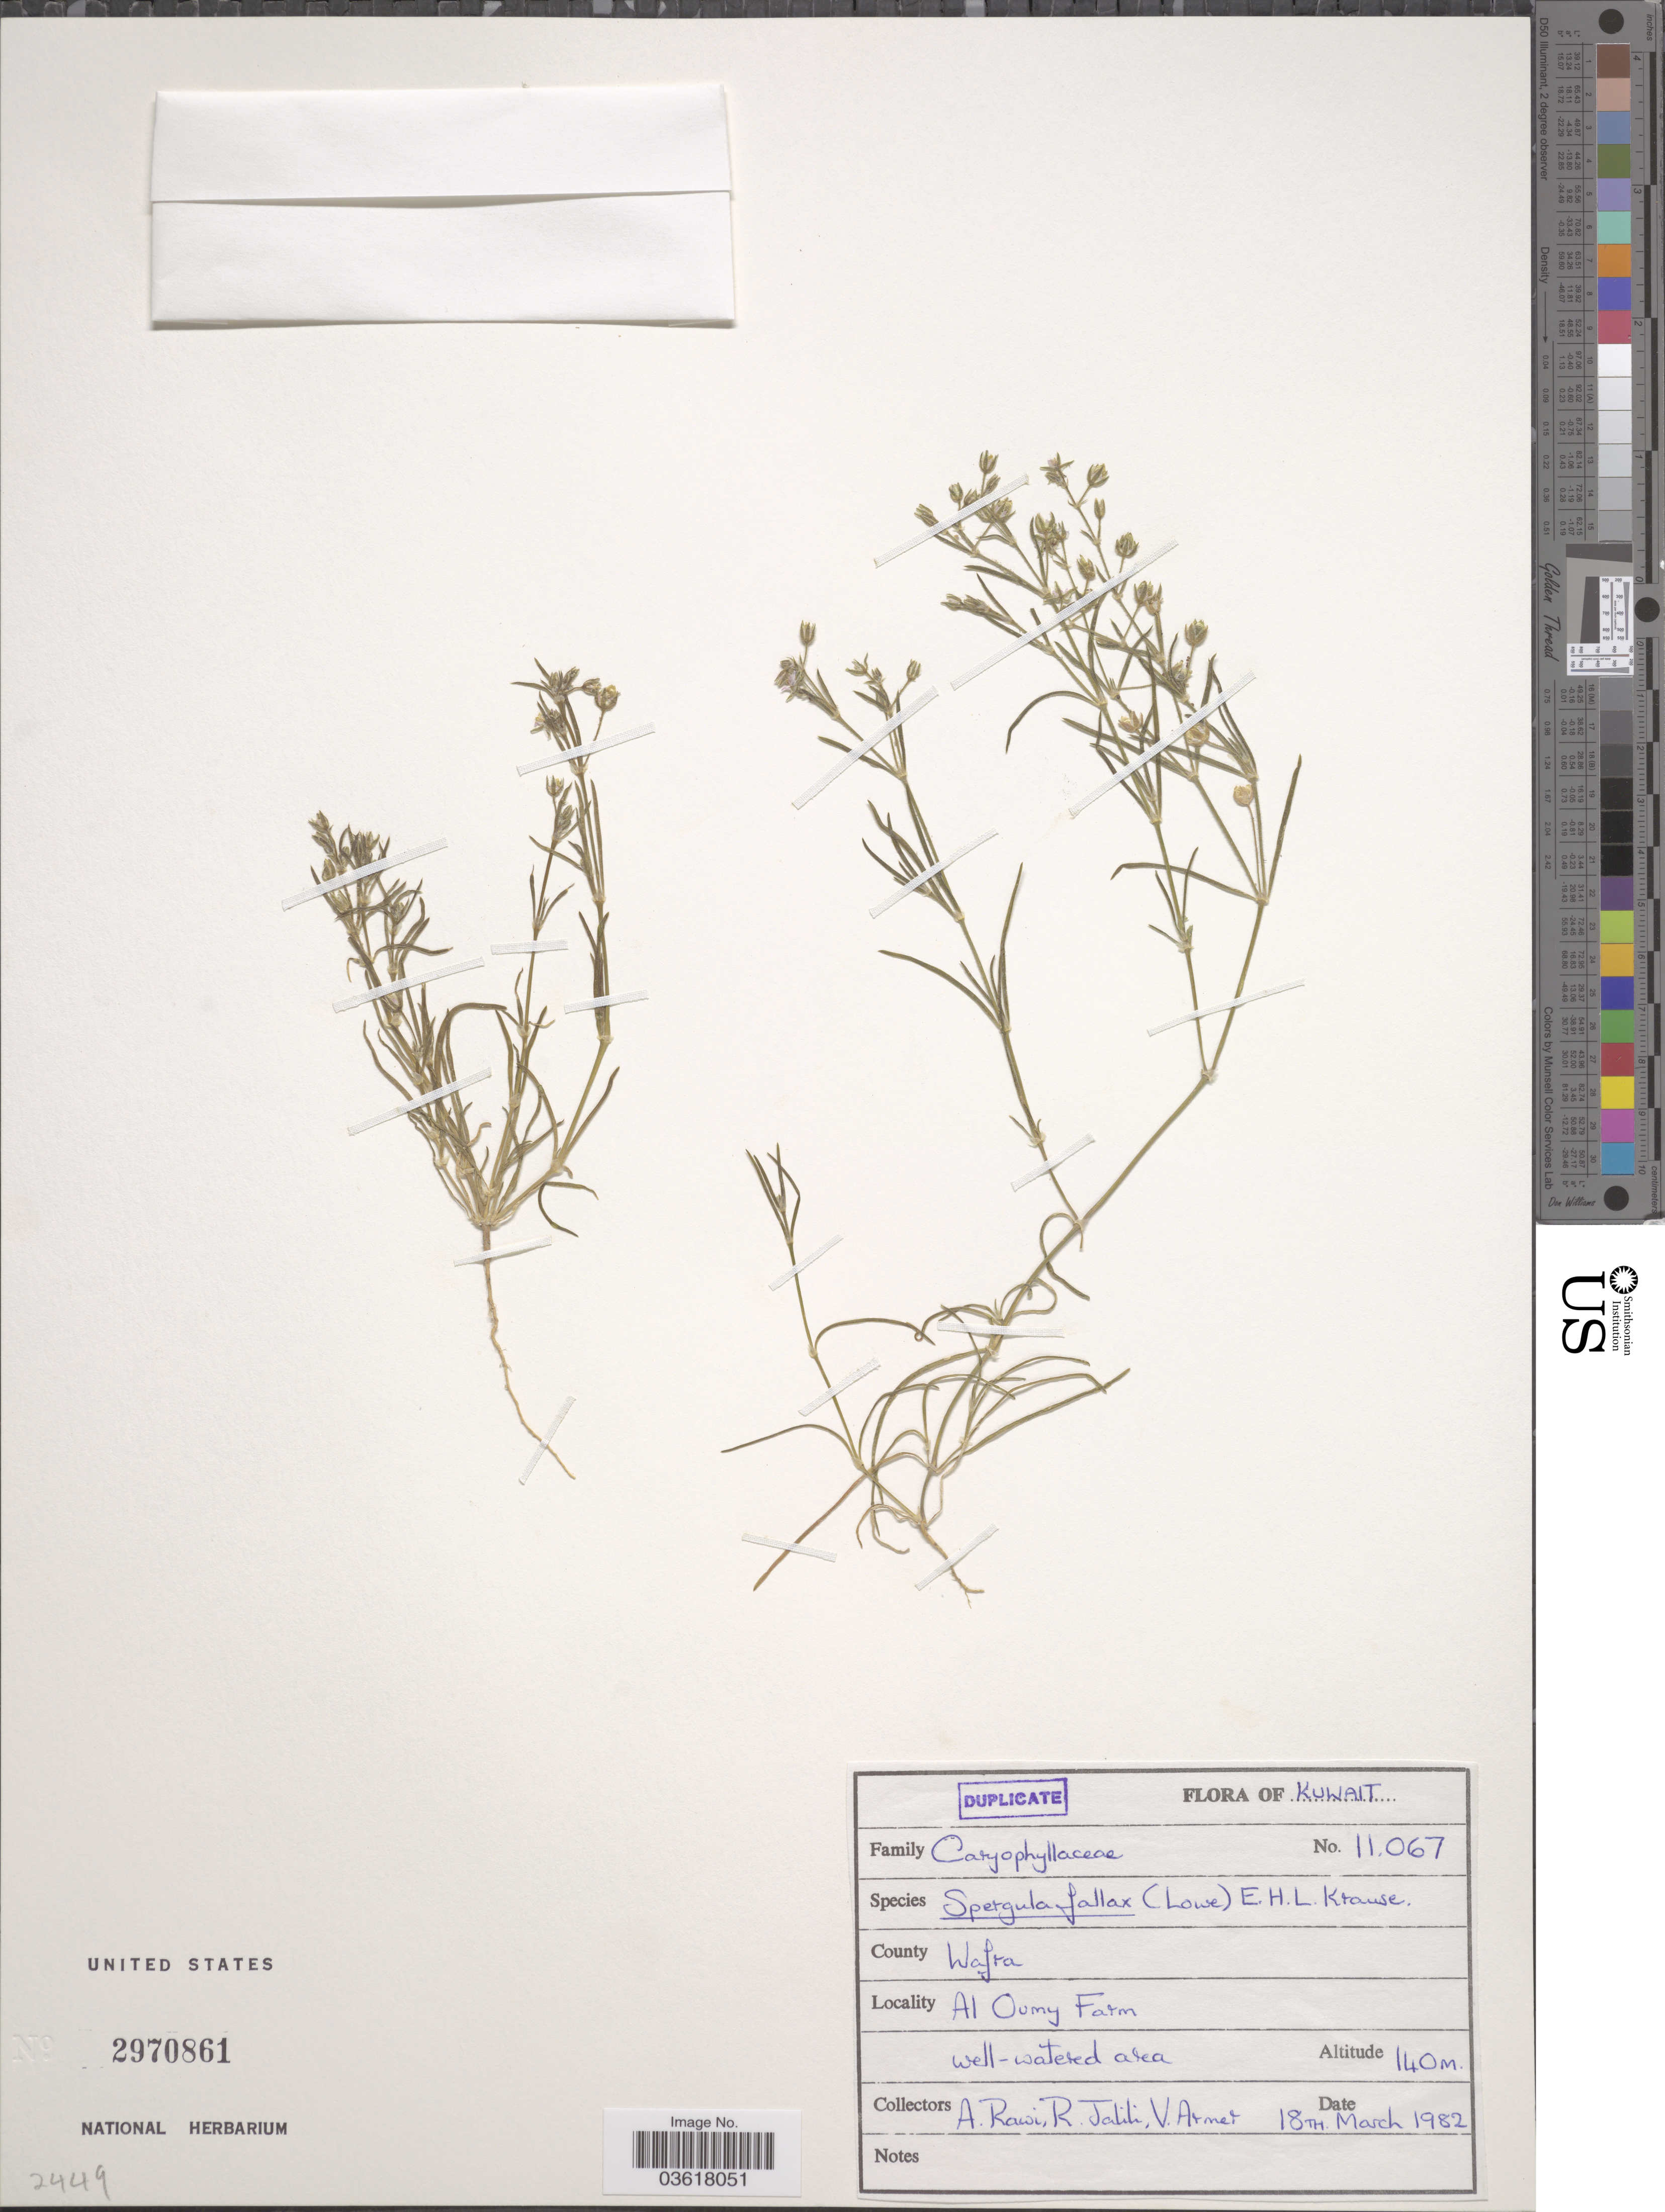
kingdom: Plantae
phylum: Tracheophyta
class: Magnoliopsida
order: Caryophyllales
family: Caryophyllaceae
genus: Spergula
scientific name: Spergula fallax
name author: (Lowe) E.H.L. Krause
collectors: A. Rawi, R. Jalili & V. Armet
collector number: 11067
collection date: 1982-03-18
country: Kuwait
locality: County Wafra. Al Oumy Farm. Well-watered area.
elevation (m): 140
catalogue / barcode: US 2970861